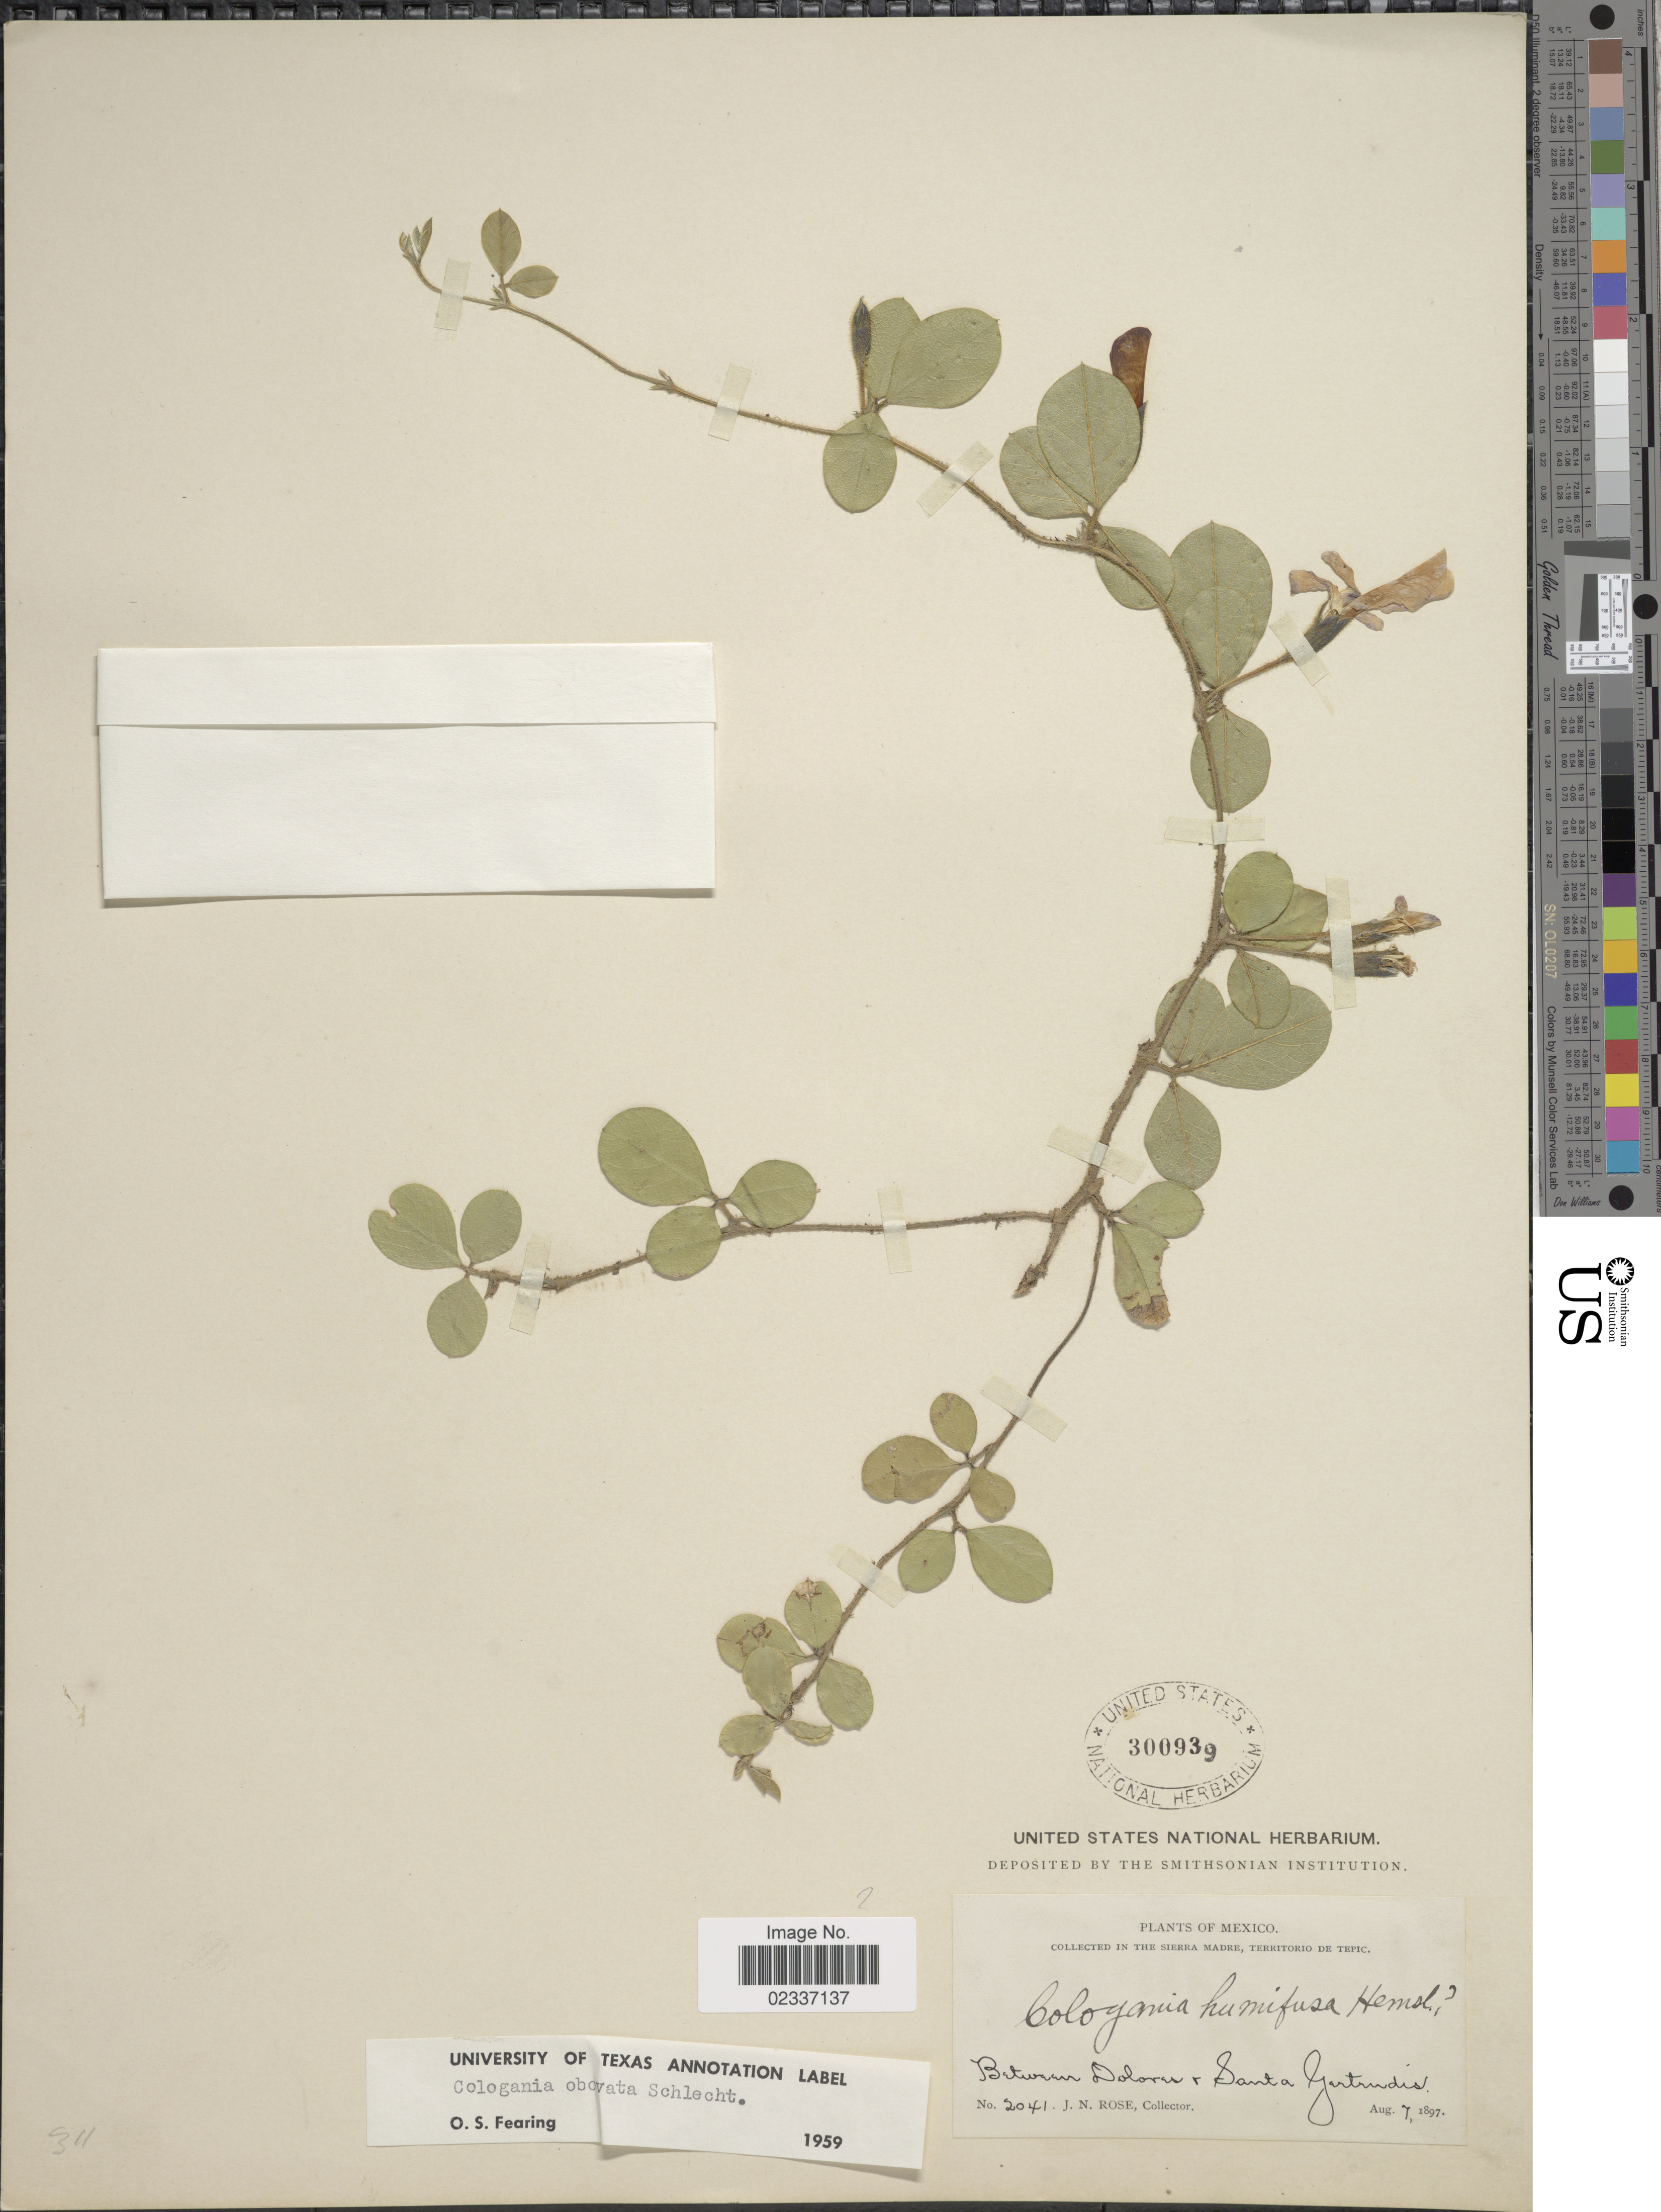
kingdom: Plantae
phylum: Tracheophyta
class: Magnoliopsida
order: Fabales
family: Fabaceae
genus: Cologania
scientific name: Cologania obovata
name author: Schltdl.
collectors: J. N. Rose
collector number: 2041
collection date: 1897-08-07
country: Mexico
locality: In The Sierra Madre, Territorio de Tepic, Between Dolores + Santa Gartendis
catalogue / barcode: US 300939